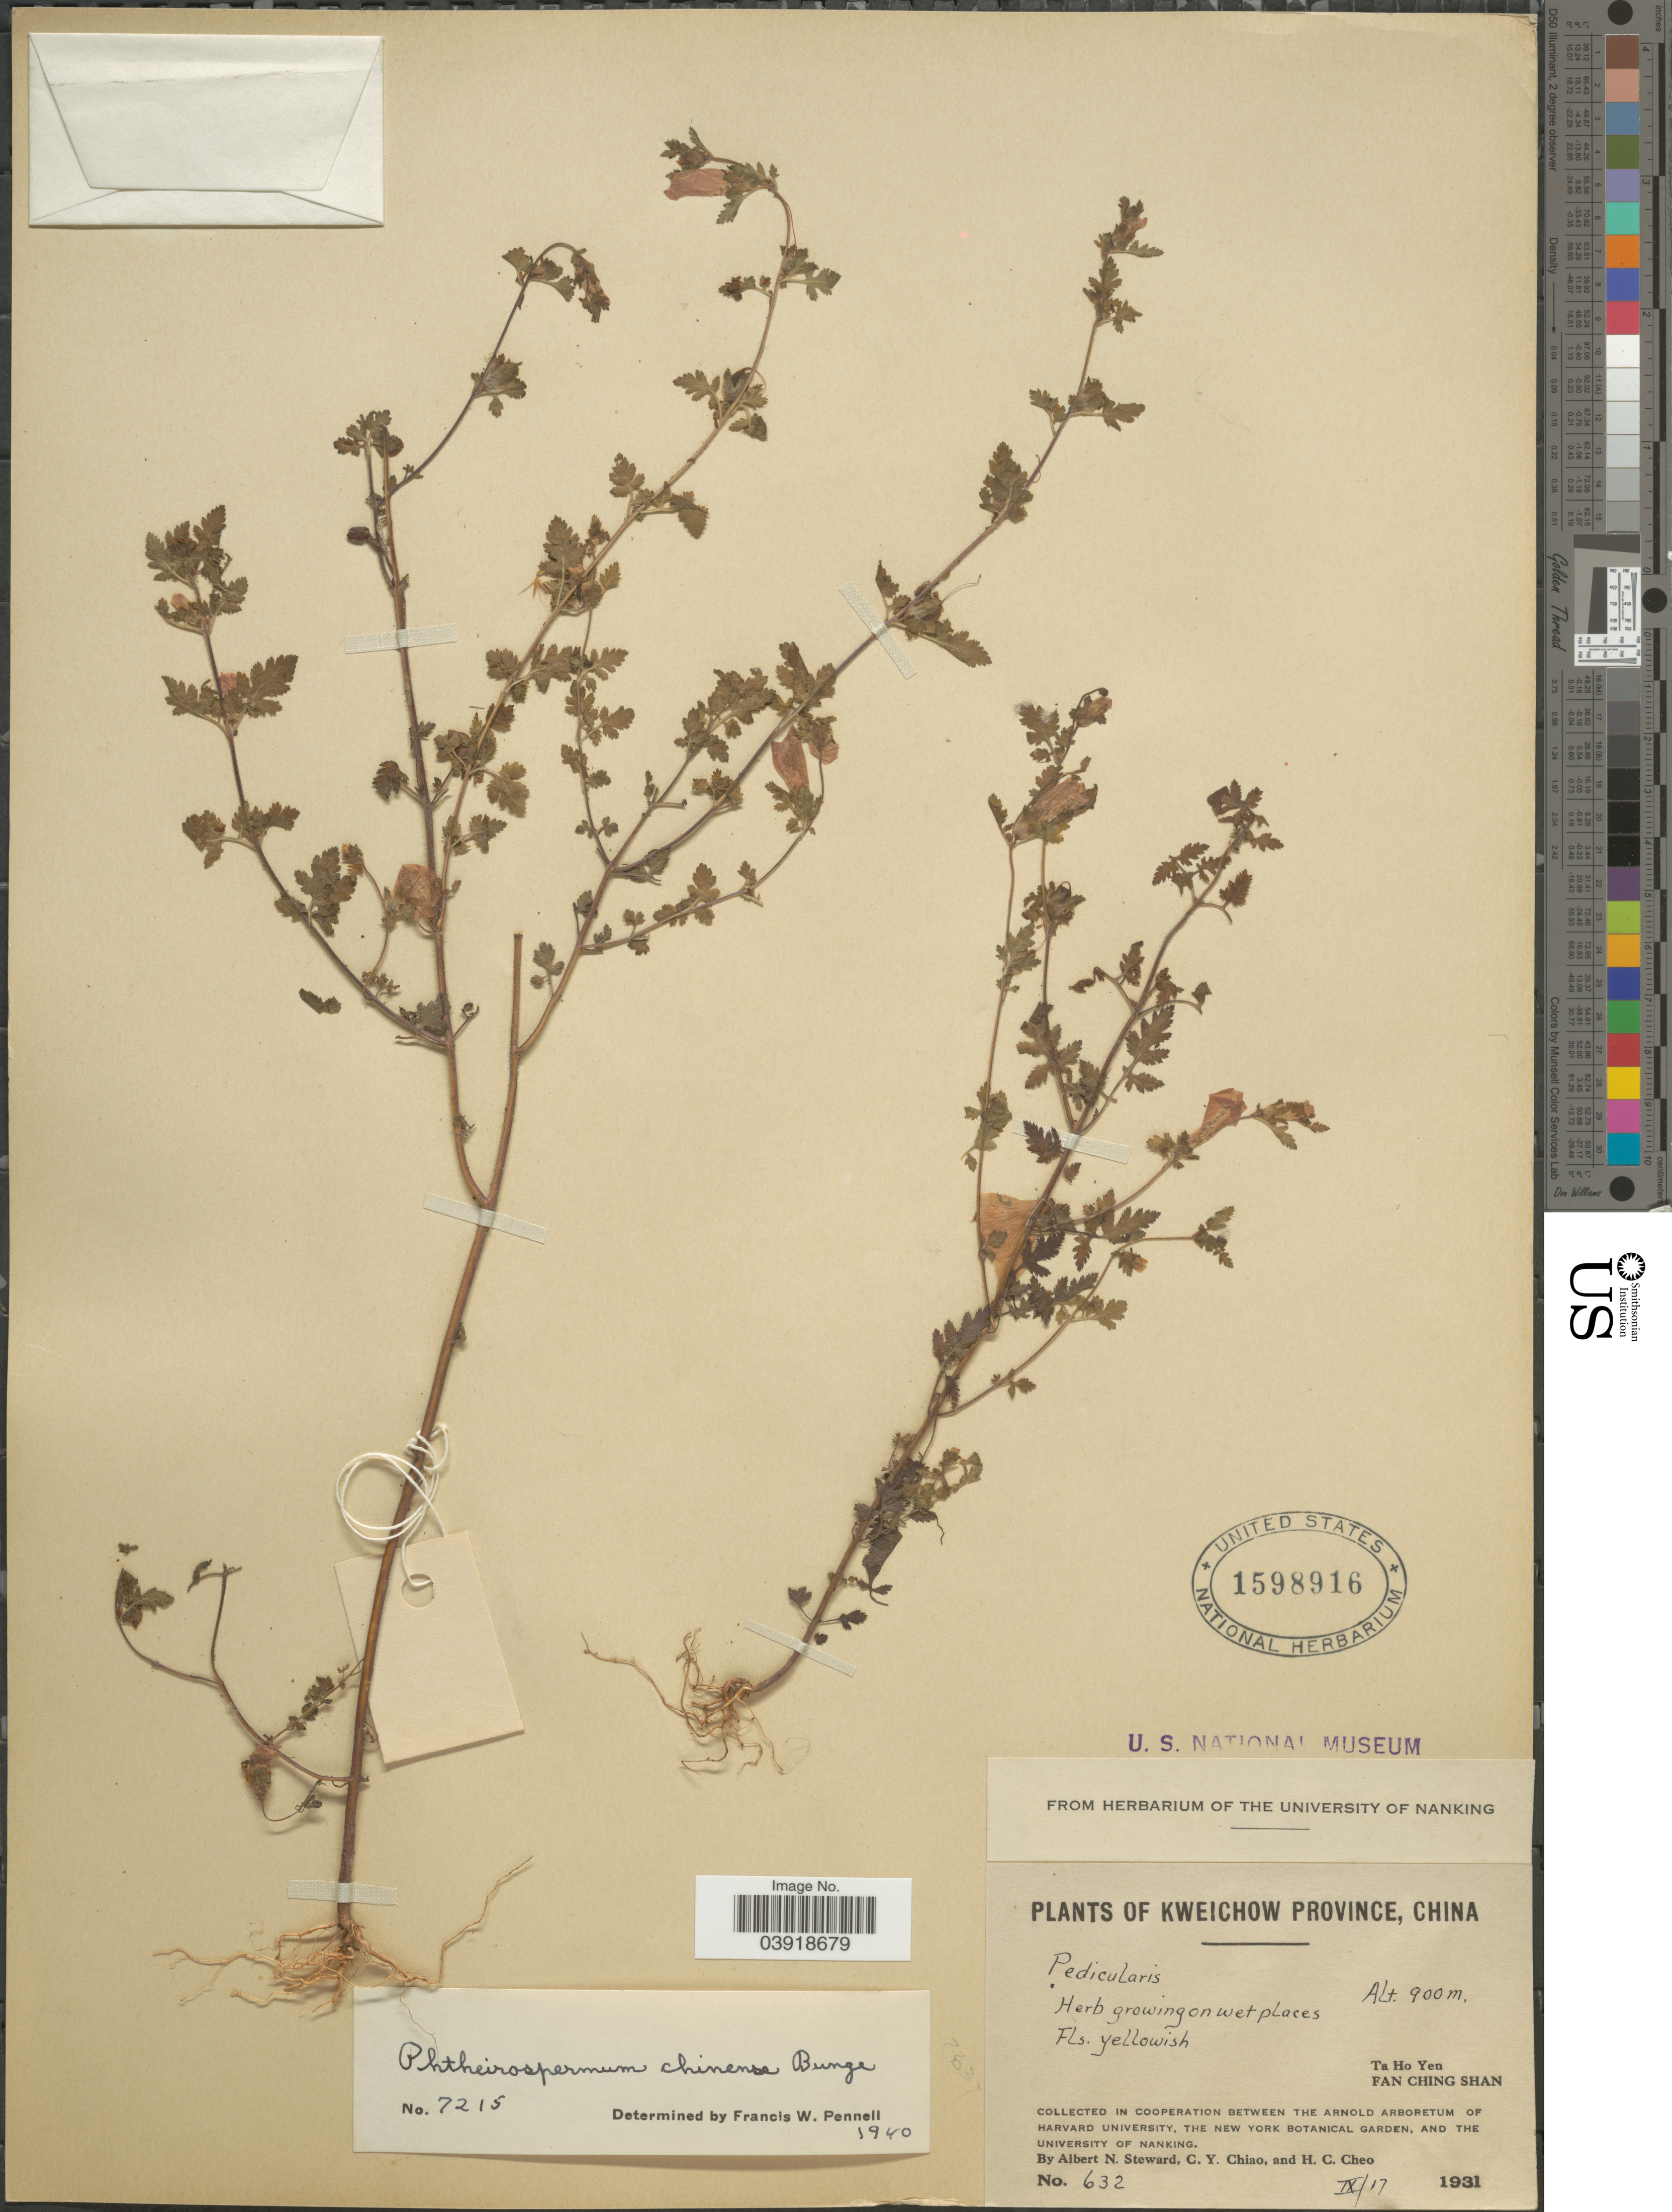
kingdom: Plantae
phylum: Tracheophyta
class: Magnoliopsida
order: Lamiales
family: Orobanchaceae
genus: Phtheirospermum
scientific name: Phtheirospermum chinense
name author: Bunge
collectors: A. N. Steward, C. Y. Chiao & H. Cheo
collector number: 632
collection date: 1931-09-17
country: China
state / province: Guizhou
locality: Kweichow Province. Ta Ho Yen. Fan Ching Shan.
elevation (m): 900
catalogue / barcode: US 1598916